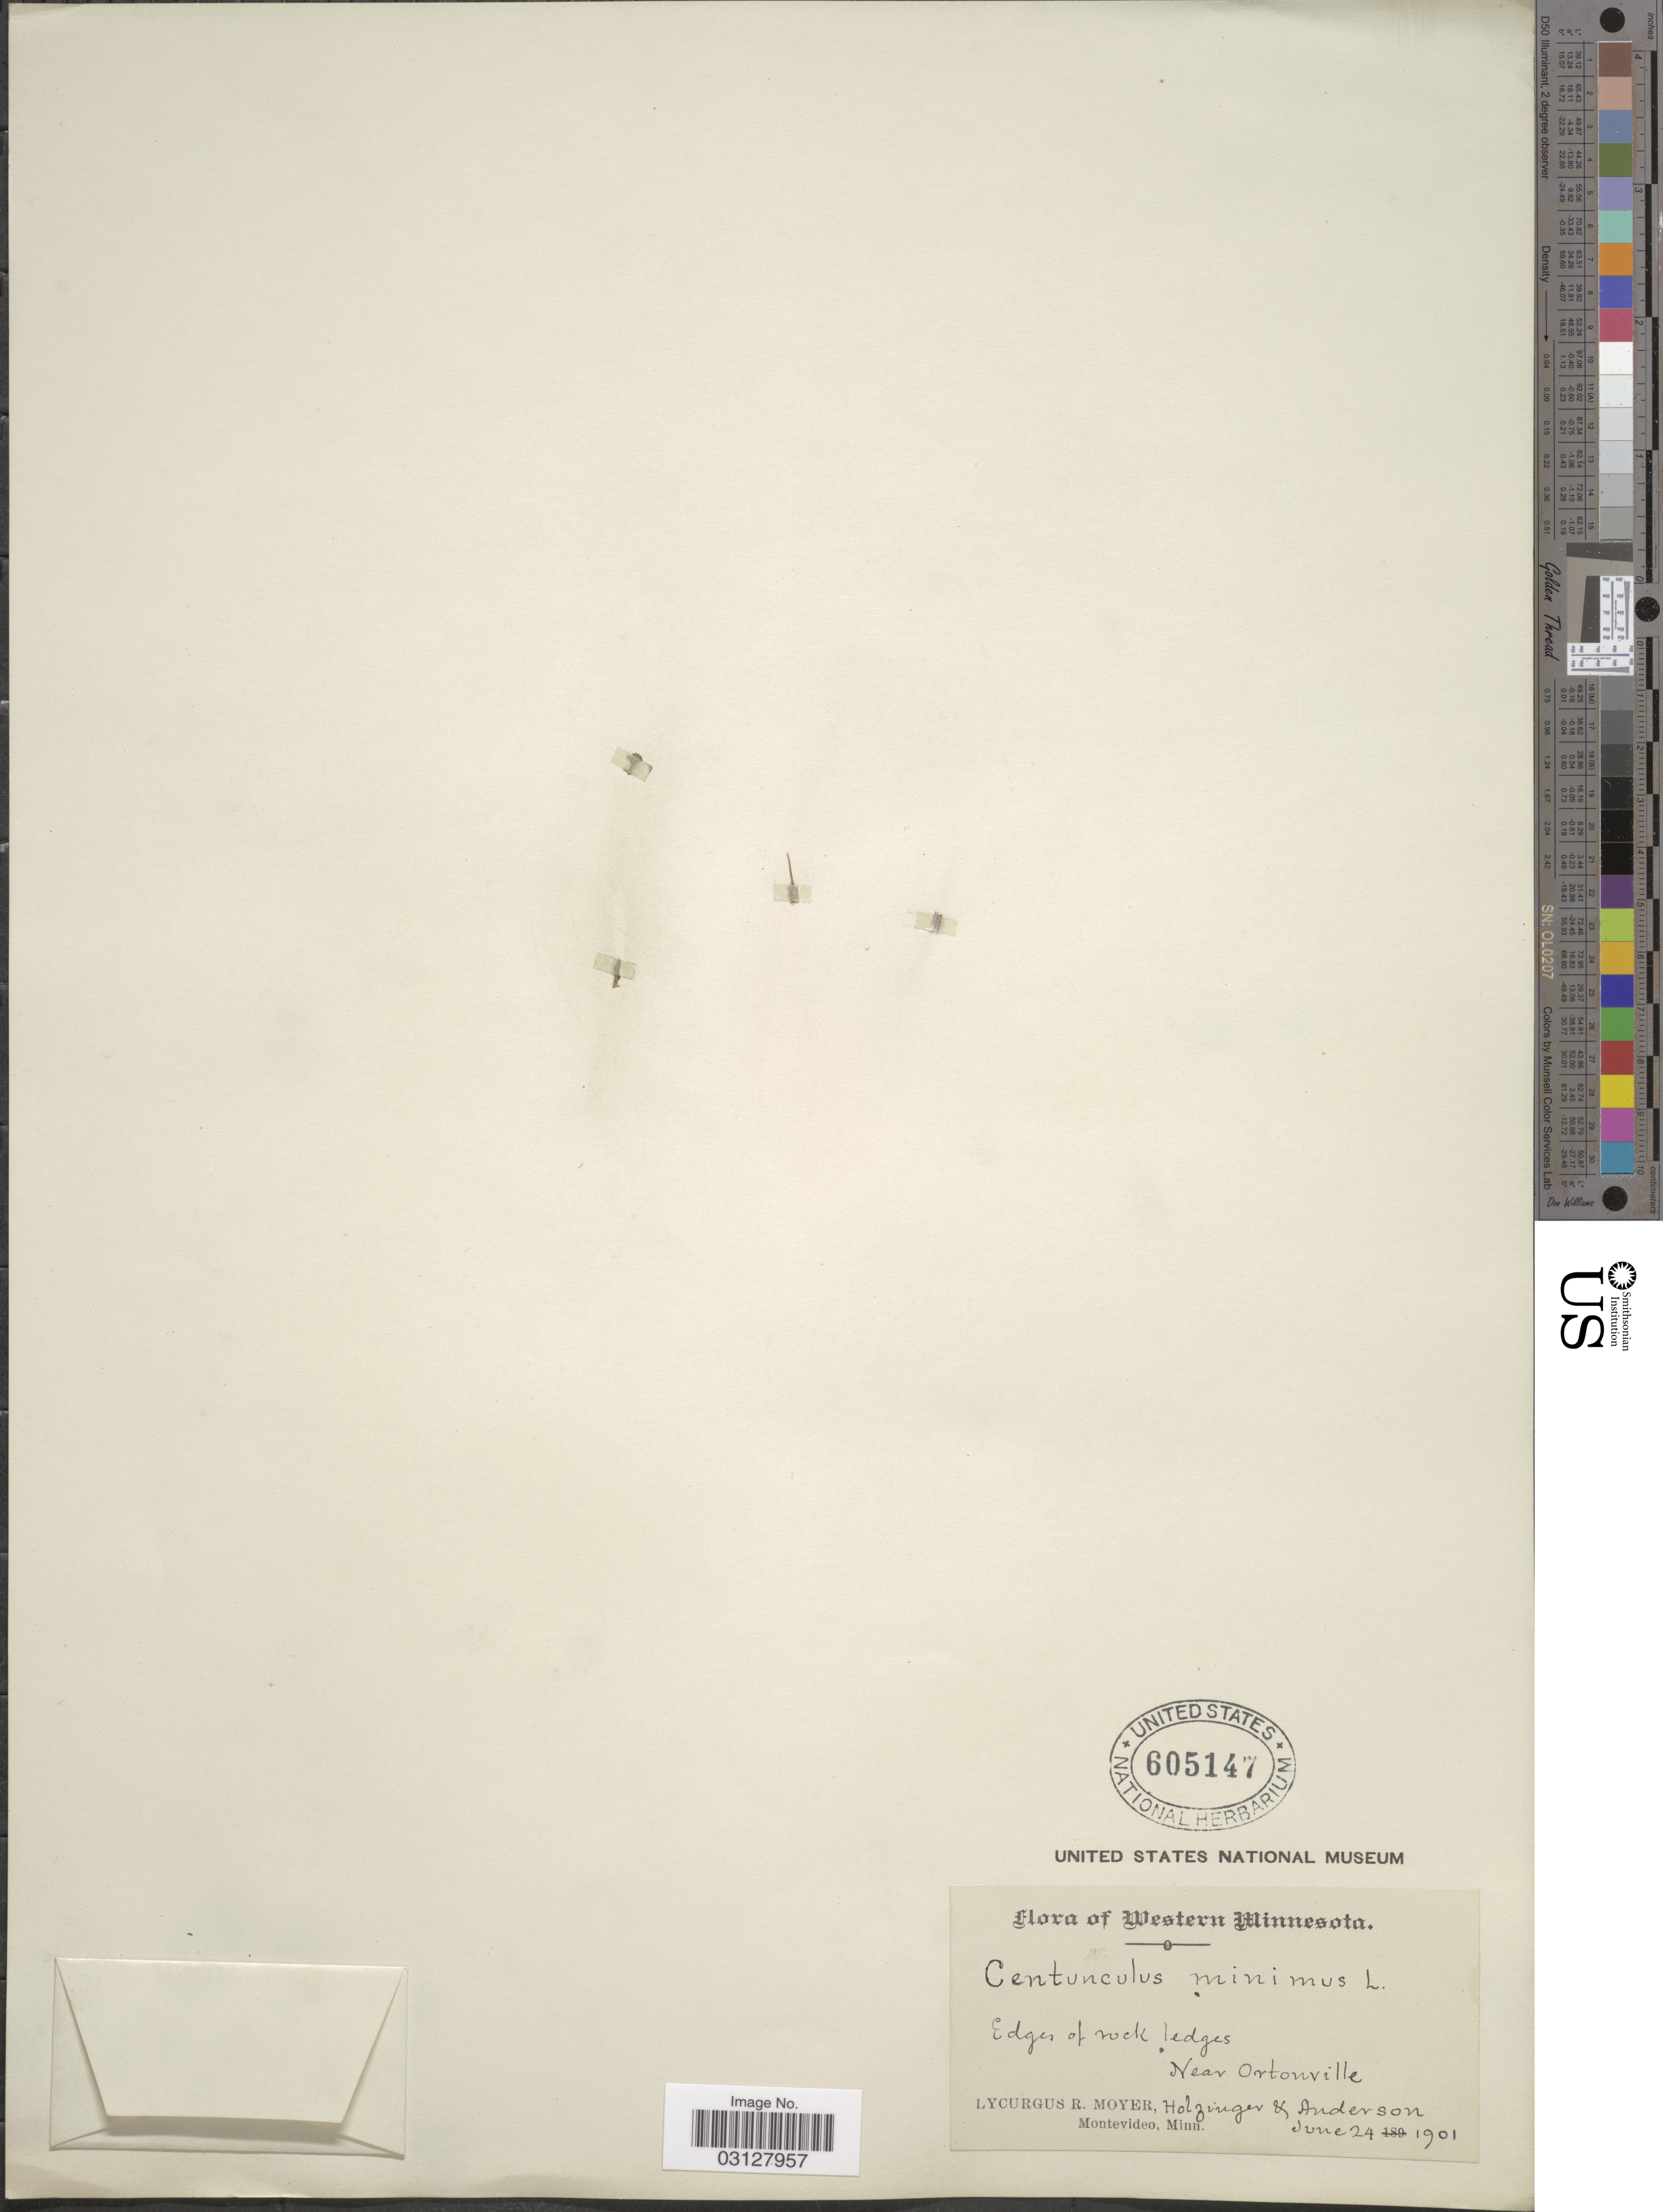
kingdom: Plantae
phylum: Tracheophyta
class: Magnoliopsida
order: Ericales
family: Primulaceae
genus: Centunculus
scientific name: Centunculus minimus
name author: L.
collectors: L. Moyer, Holzinger & -. Anderson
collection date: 1901-06-24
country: United States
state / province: Minnesota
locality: Western Minnesota. Edges of rock ledges, Near Ortonville.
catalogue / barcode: US 605147